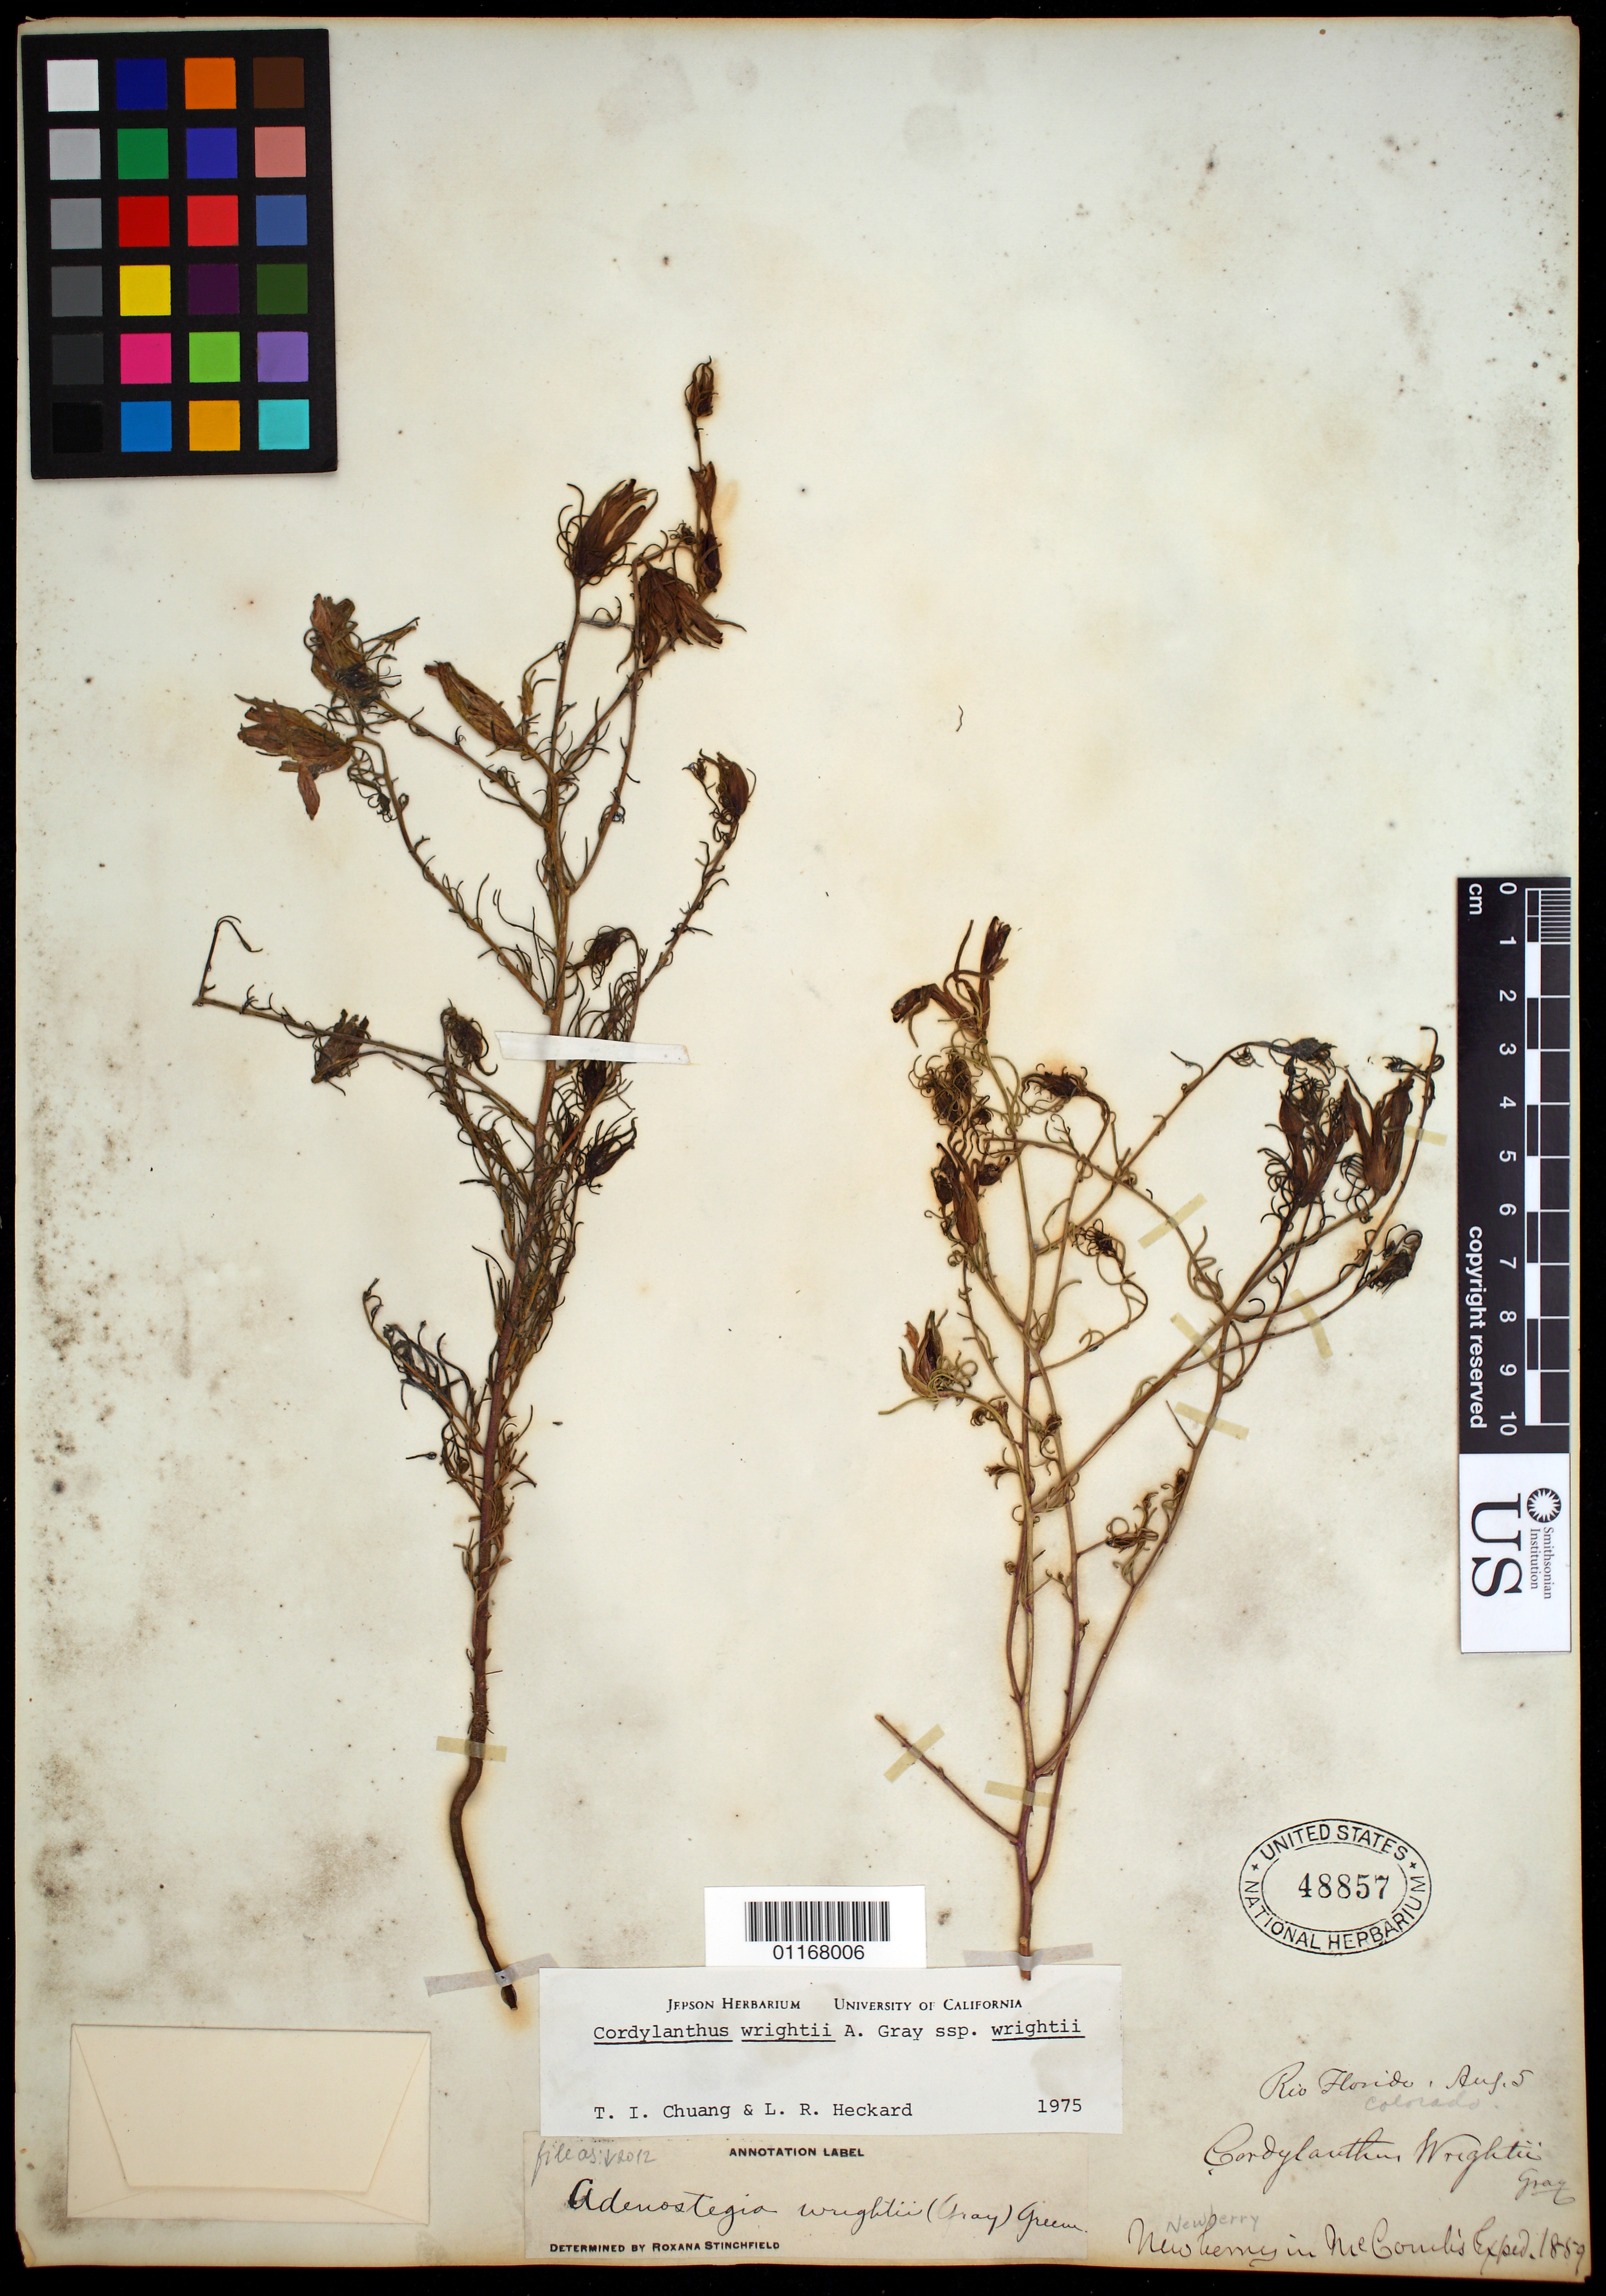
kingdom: Plantae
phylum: Tracheophyta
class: Magnoliopsida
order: Lamiales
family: Orobanchaceae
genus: Cordylanthus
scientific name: Cordylanthus wrightii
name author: A. Gray in Emory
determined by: Barringer, K. A.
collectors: J. S. Newberry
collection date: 1859-08-05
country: United States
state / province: Colorado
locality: Rio Florido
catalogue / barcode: US 48857